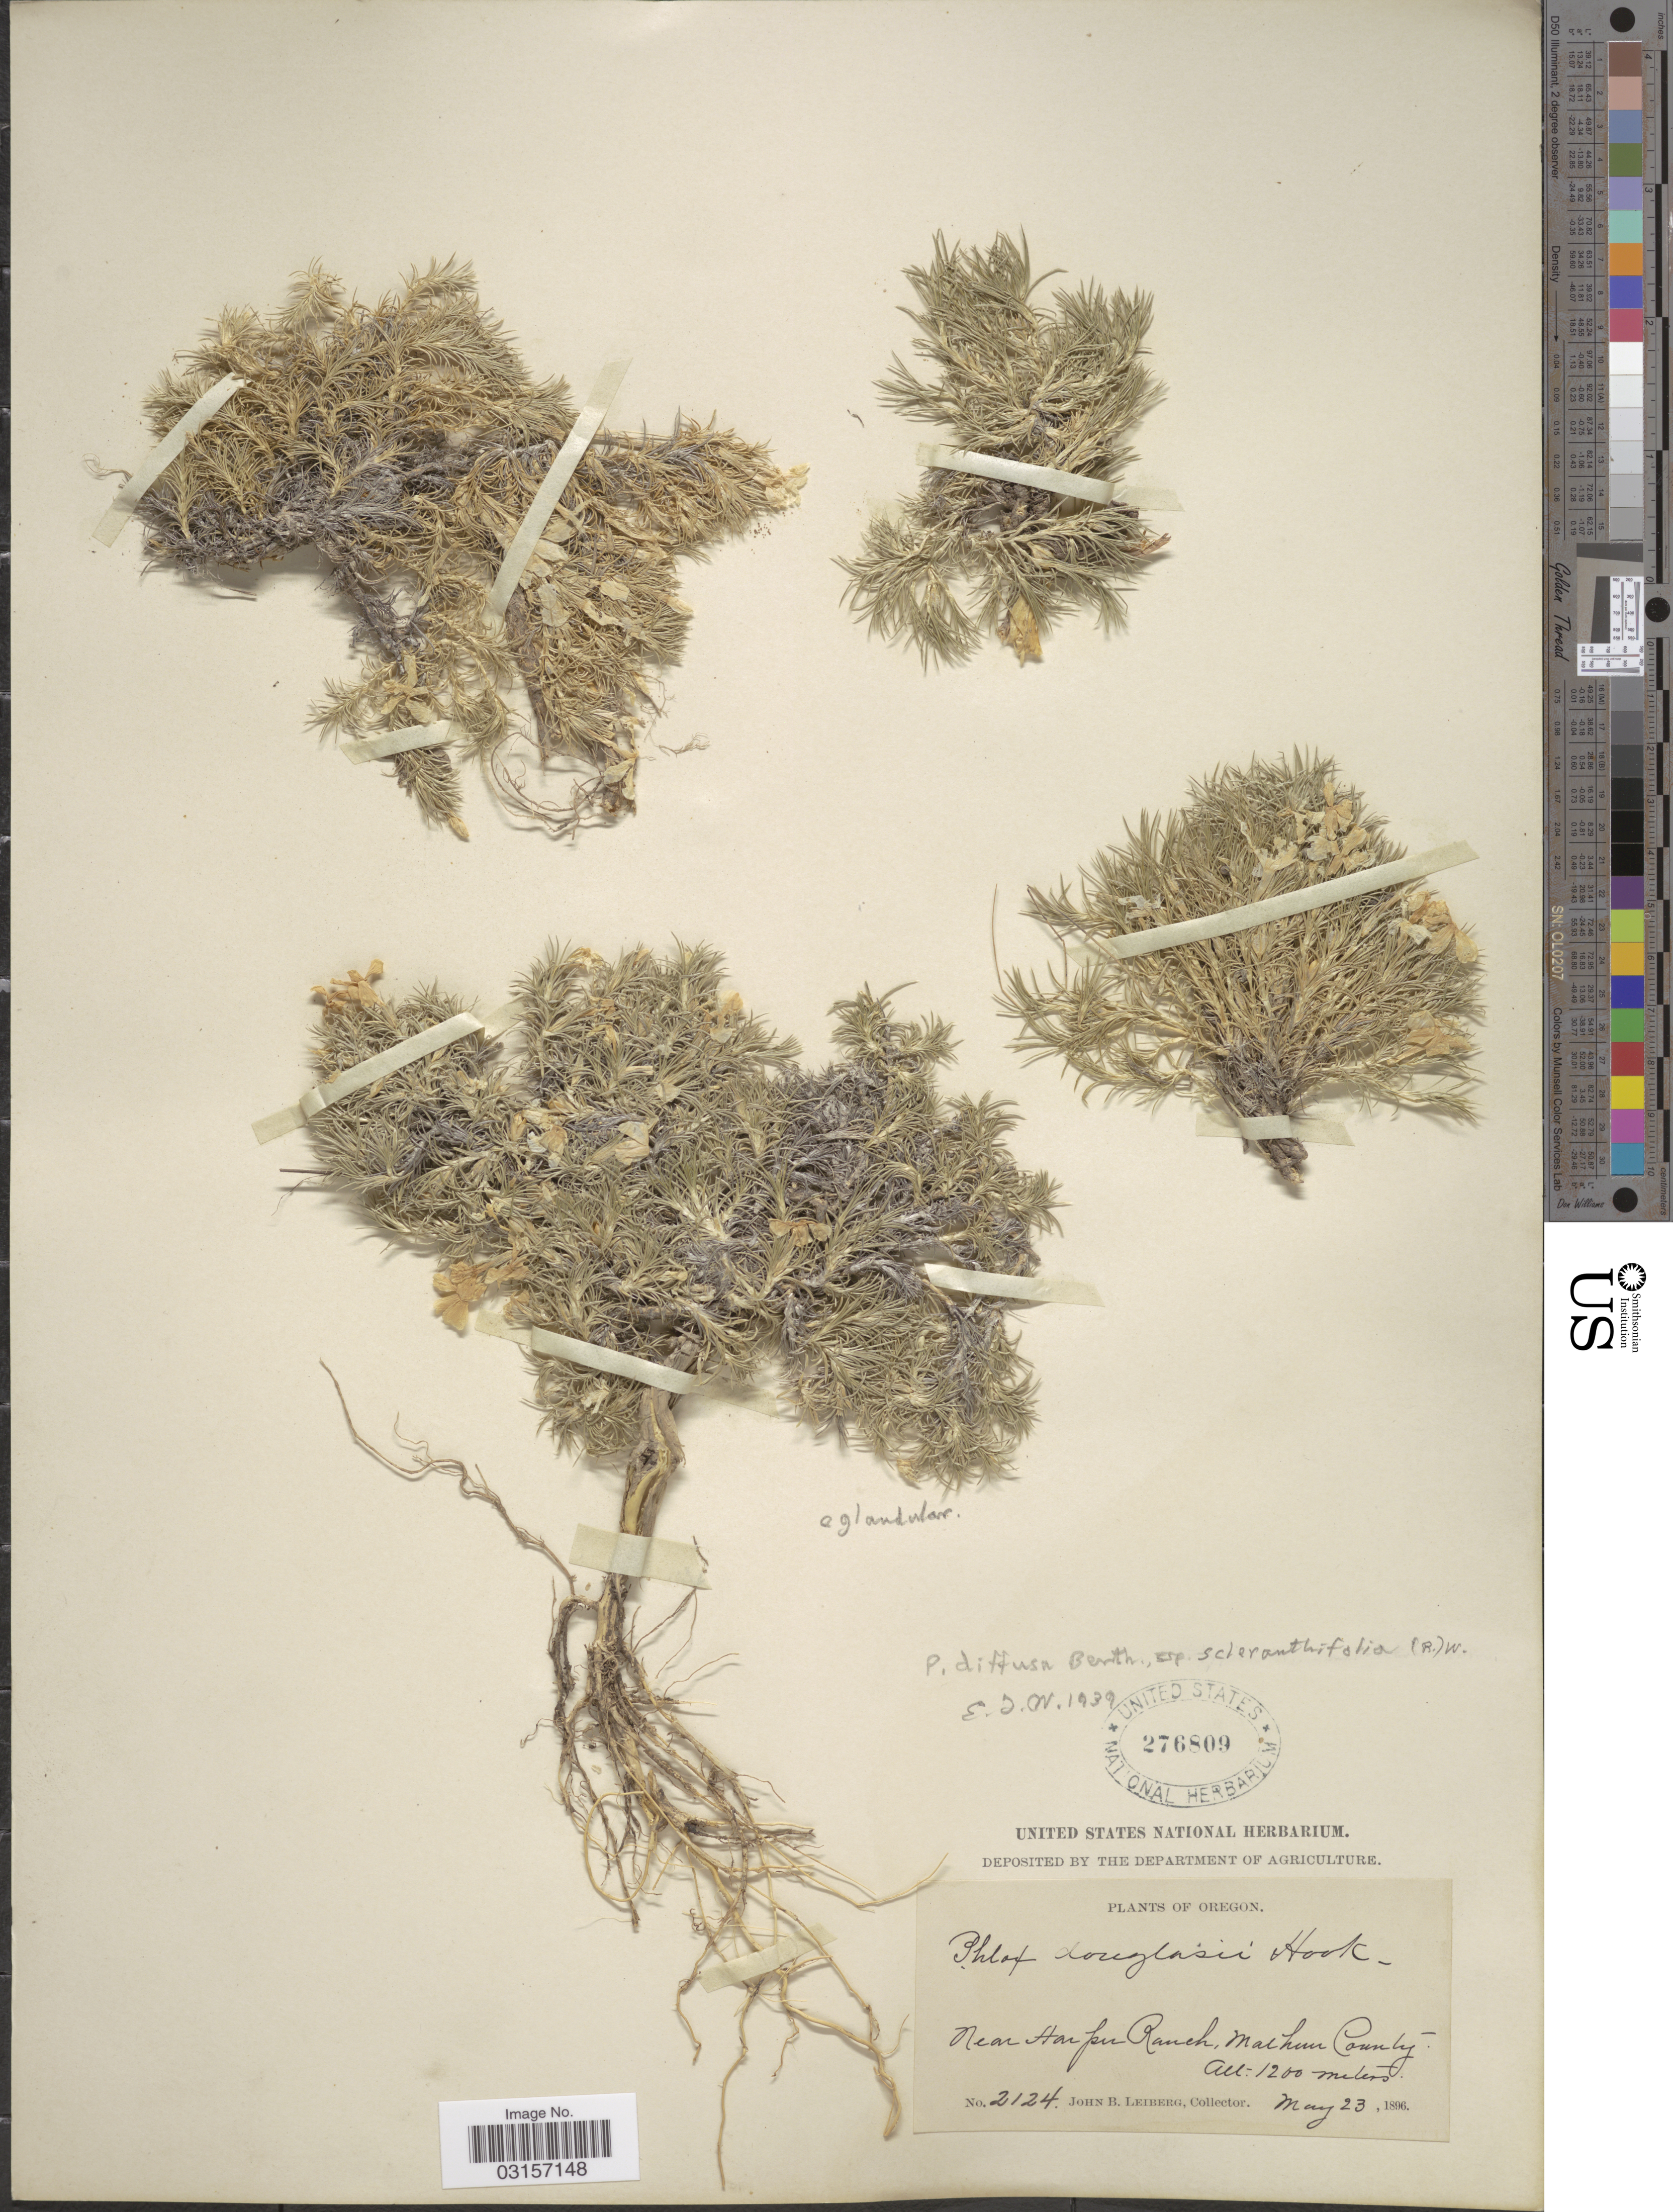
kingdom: Plantae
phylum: Tracheophyta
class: Magnoliopsida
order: Ericales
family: Polemoniaceae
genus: Phlox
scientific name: Phlox caespitosa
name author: Nutt.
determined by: Mayfield, M. H.; Ferguson, C. J.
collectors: J. B. Leiberg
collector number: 2124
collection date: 1896-05-23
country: United States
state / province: Oregon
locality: Near Harper Ranch, Malhun County.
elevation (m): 1200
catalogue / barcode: US 276809